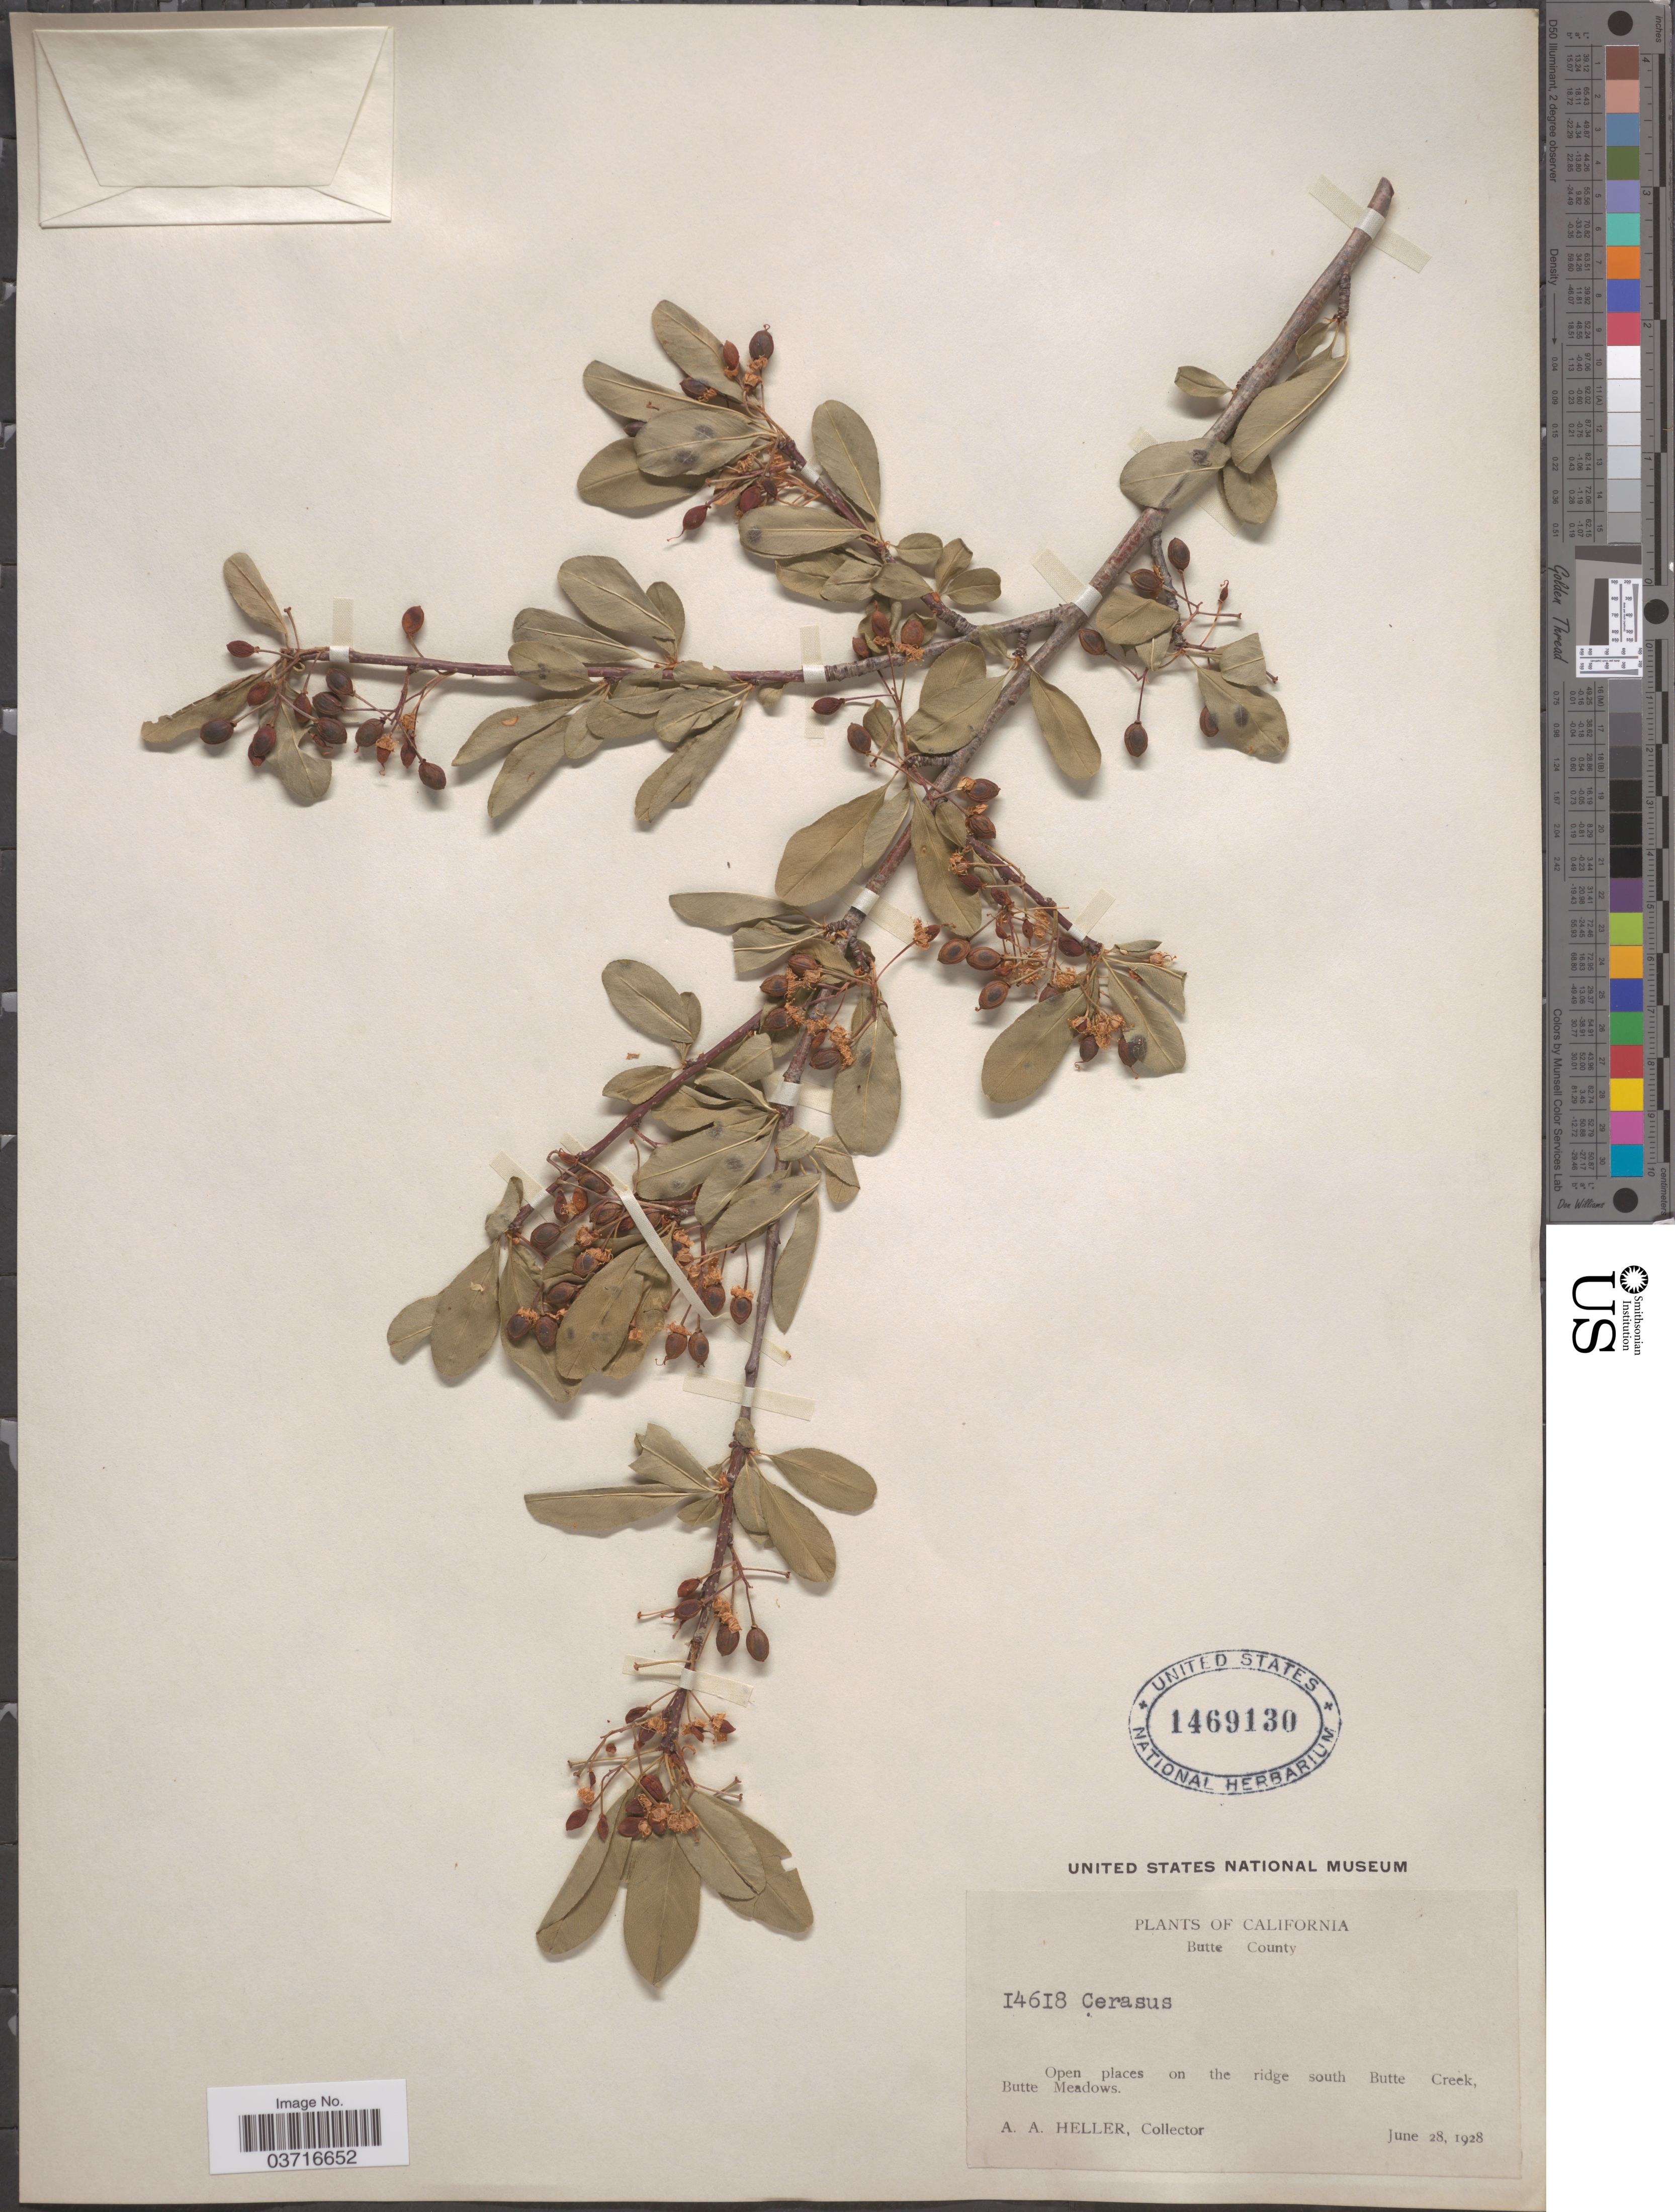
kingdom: Plantae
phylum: Tracheophyta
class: Magnoliopsida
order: Rosales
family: Rosaceae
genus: Prunus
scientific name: Prunus sp.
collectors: A. A. Heller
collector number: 14618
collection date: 1928-06-28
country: United States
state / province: California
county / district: Butte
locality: Butte County. On the ridge south Butte Creek, Butte Meadows.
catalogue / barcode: US 1469130